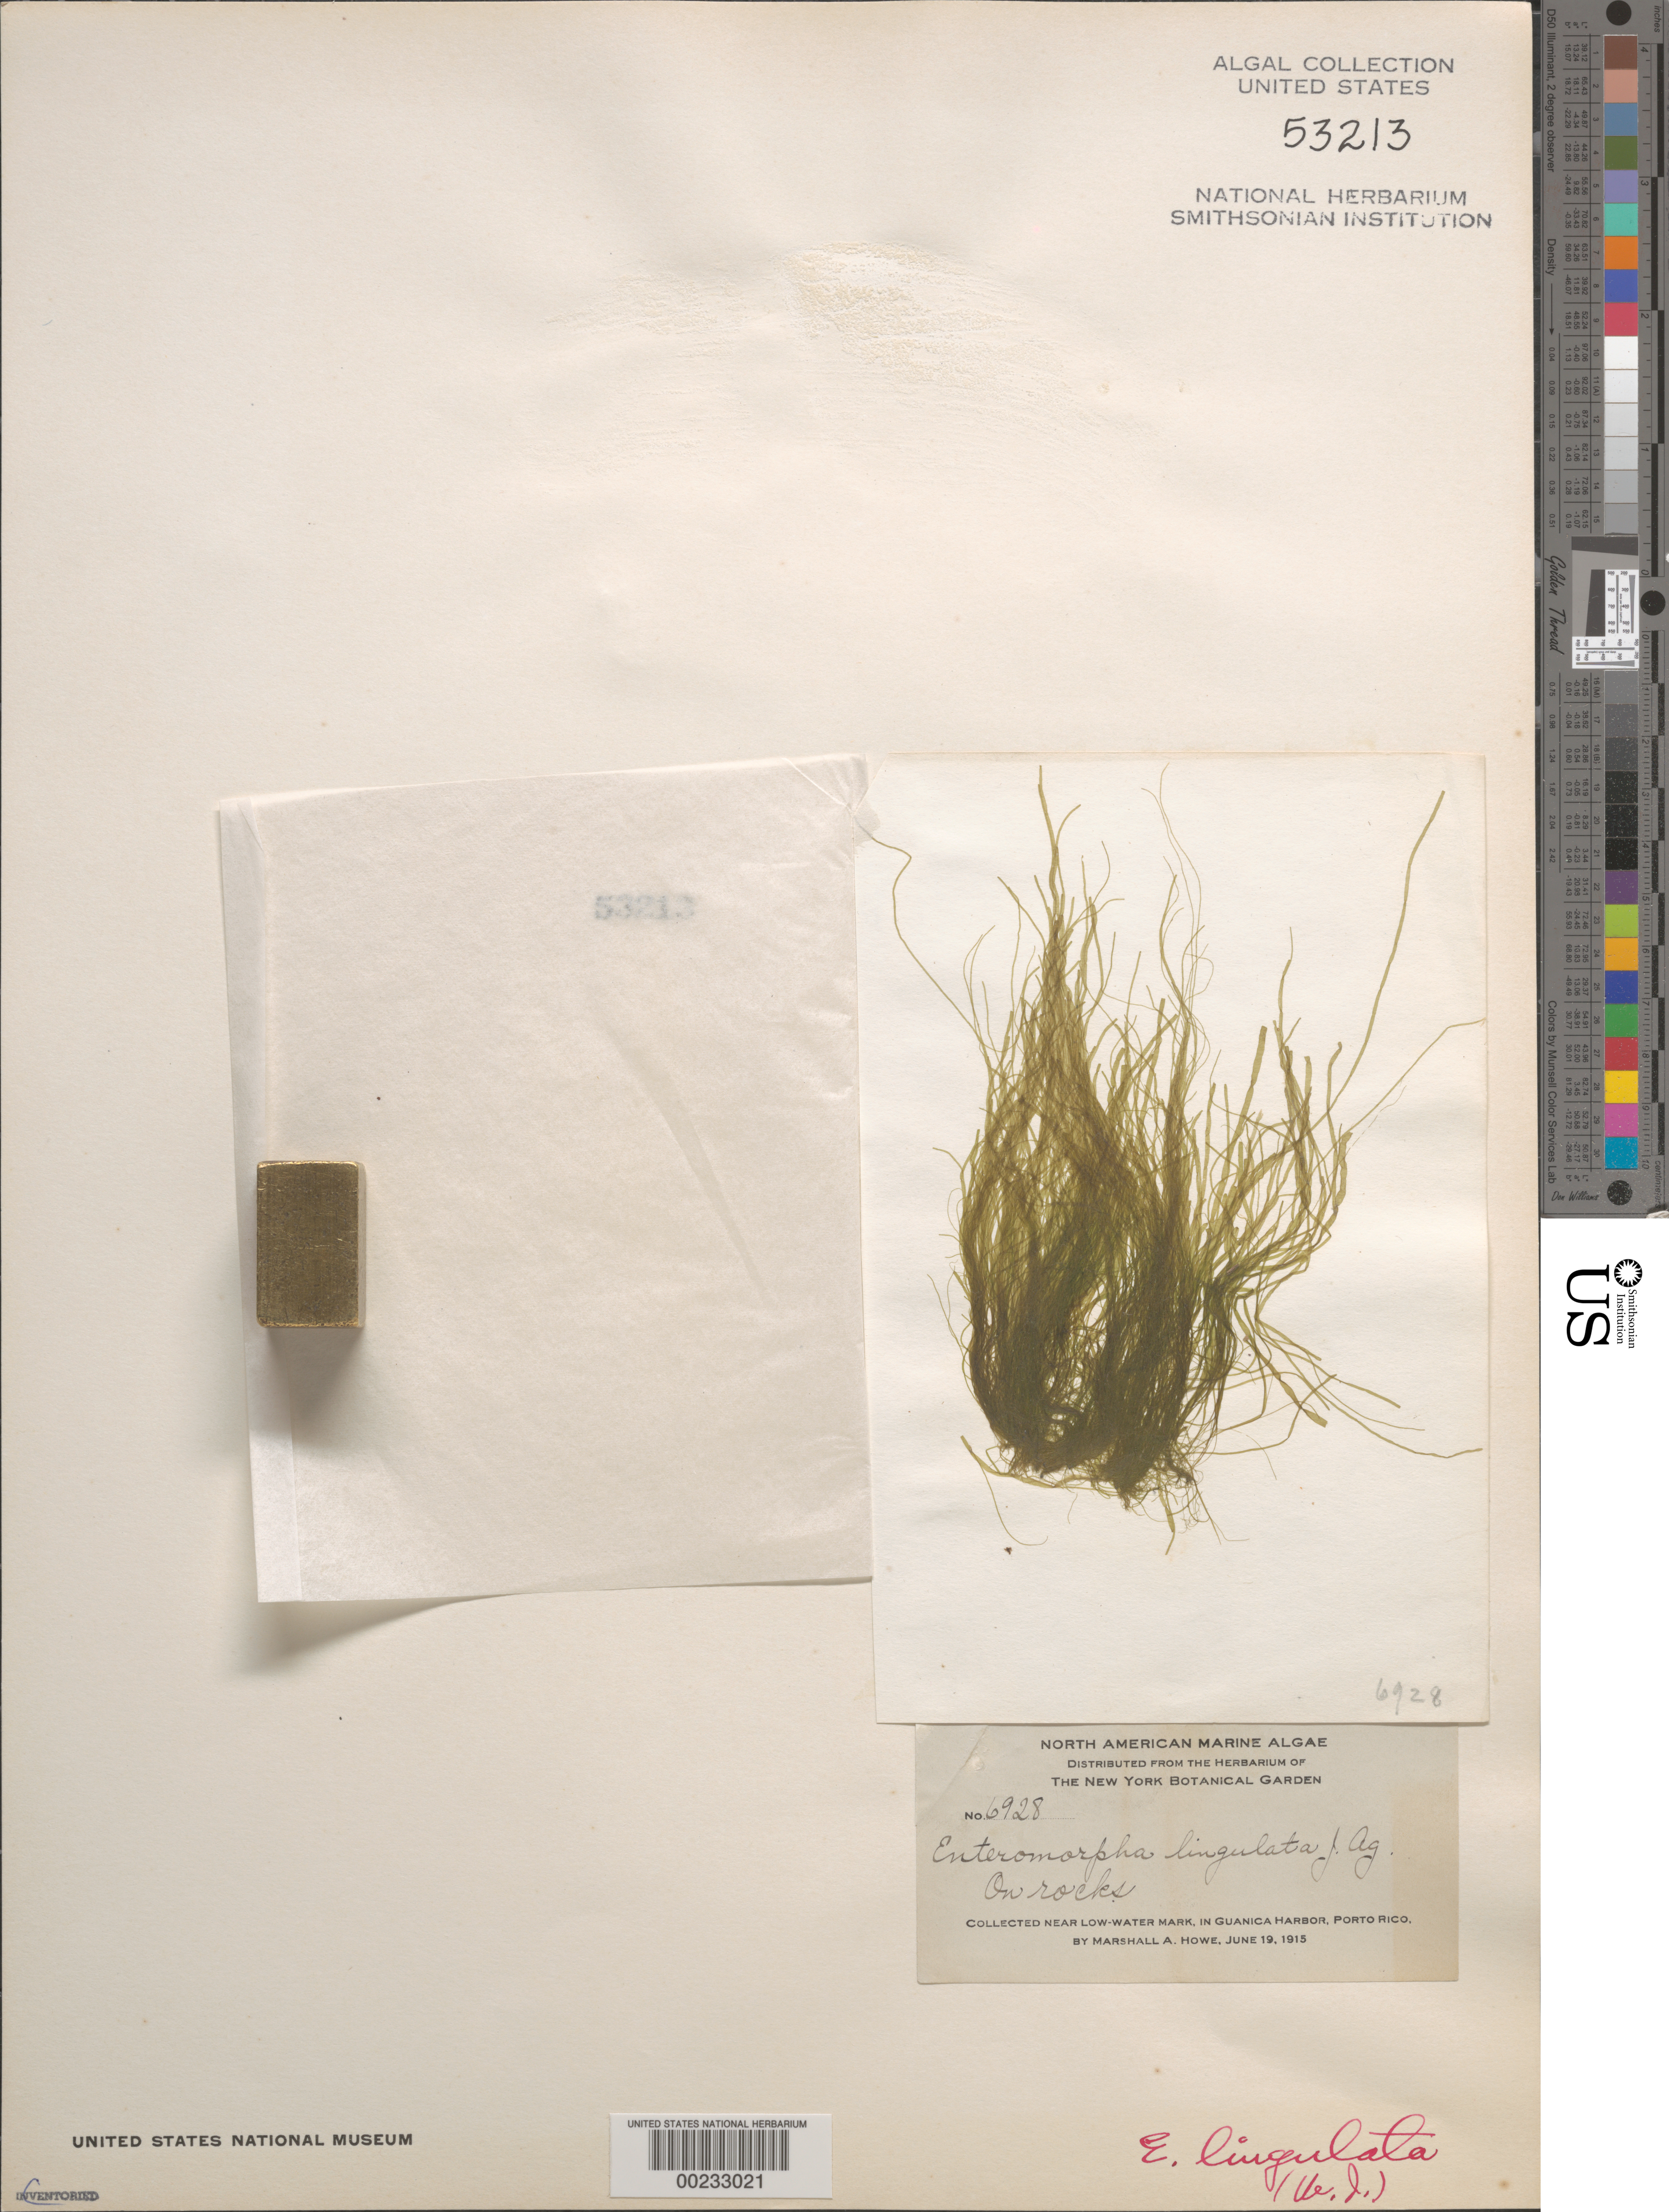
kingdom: Plantae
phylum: Chlorophyta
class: Ulvophyceae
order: Ulvales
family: Ulvaceae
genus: Ulva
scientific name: Ulva flexuosa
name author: Wulfen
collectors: M. A. Howe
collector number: MAH 6928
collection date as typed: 19 Jun 1915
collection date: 1915-06-19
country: Puerto Rico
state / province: Guanica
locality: Guanica harbor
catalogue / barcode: US 53213